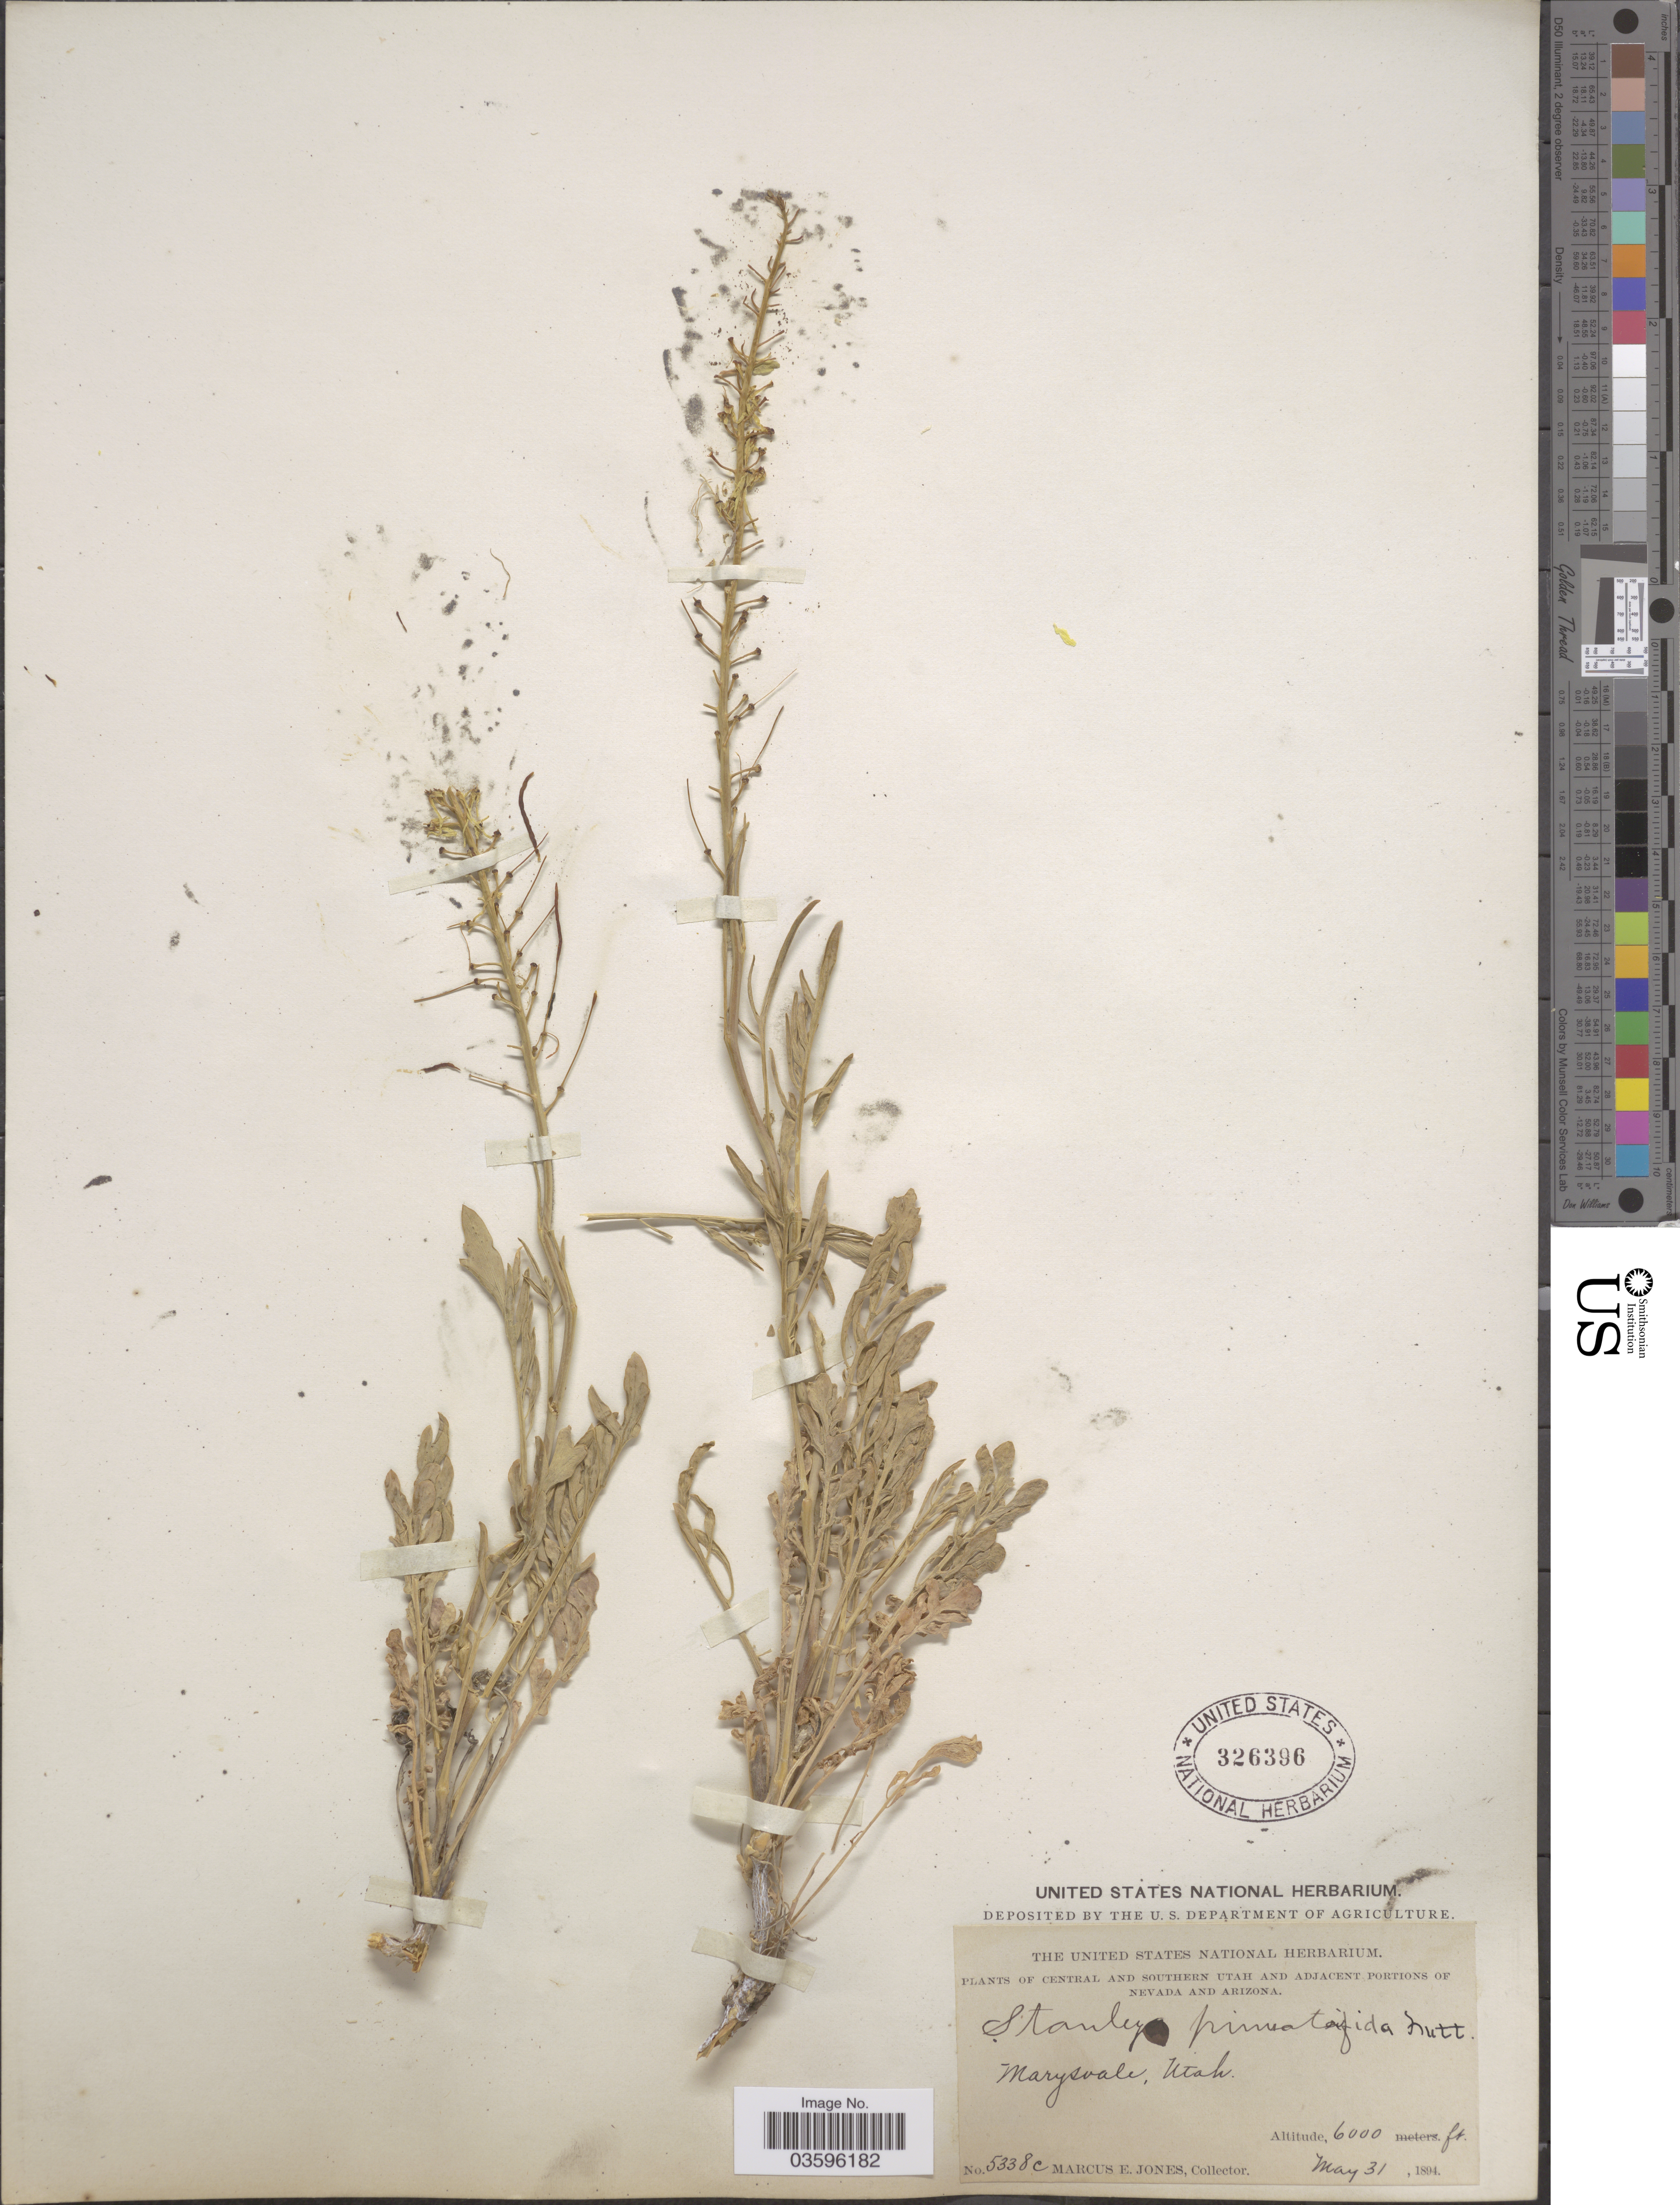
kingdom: Plantae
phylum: Tracheophyta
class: Magnoliopsida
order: Brassicales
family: Brassicaceae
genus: Stanleya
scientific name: Stanleya pinnata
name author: (Pursh) Britton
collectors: M. E. Jones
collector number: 5338c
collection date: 1894-05-31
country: United States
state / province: Utah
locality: Central and Southern Utah. Marysvale.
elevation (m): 1829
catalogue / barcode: US 326396